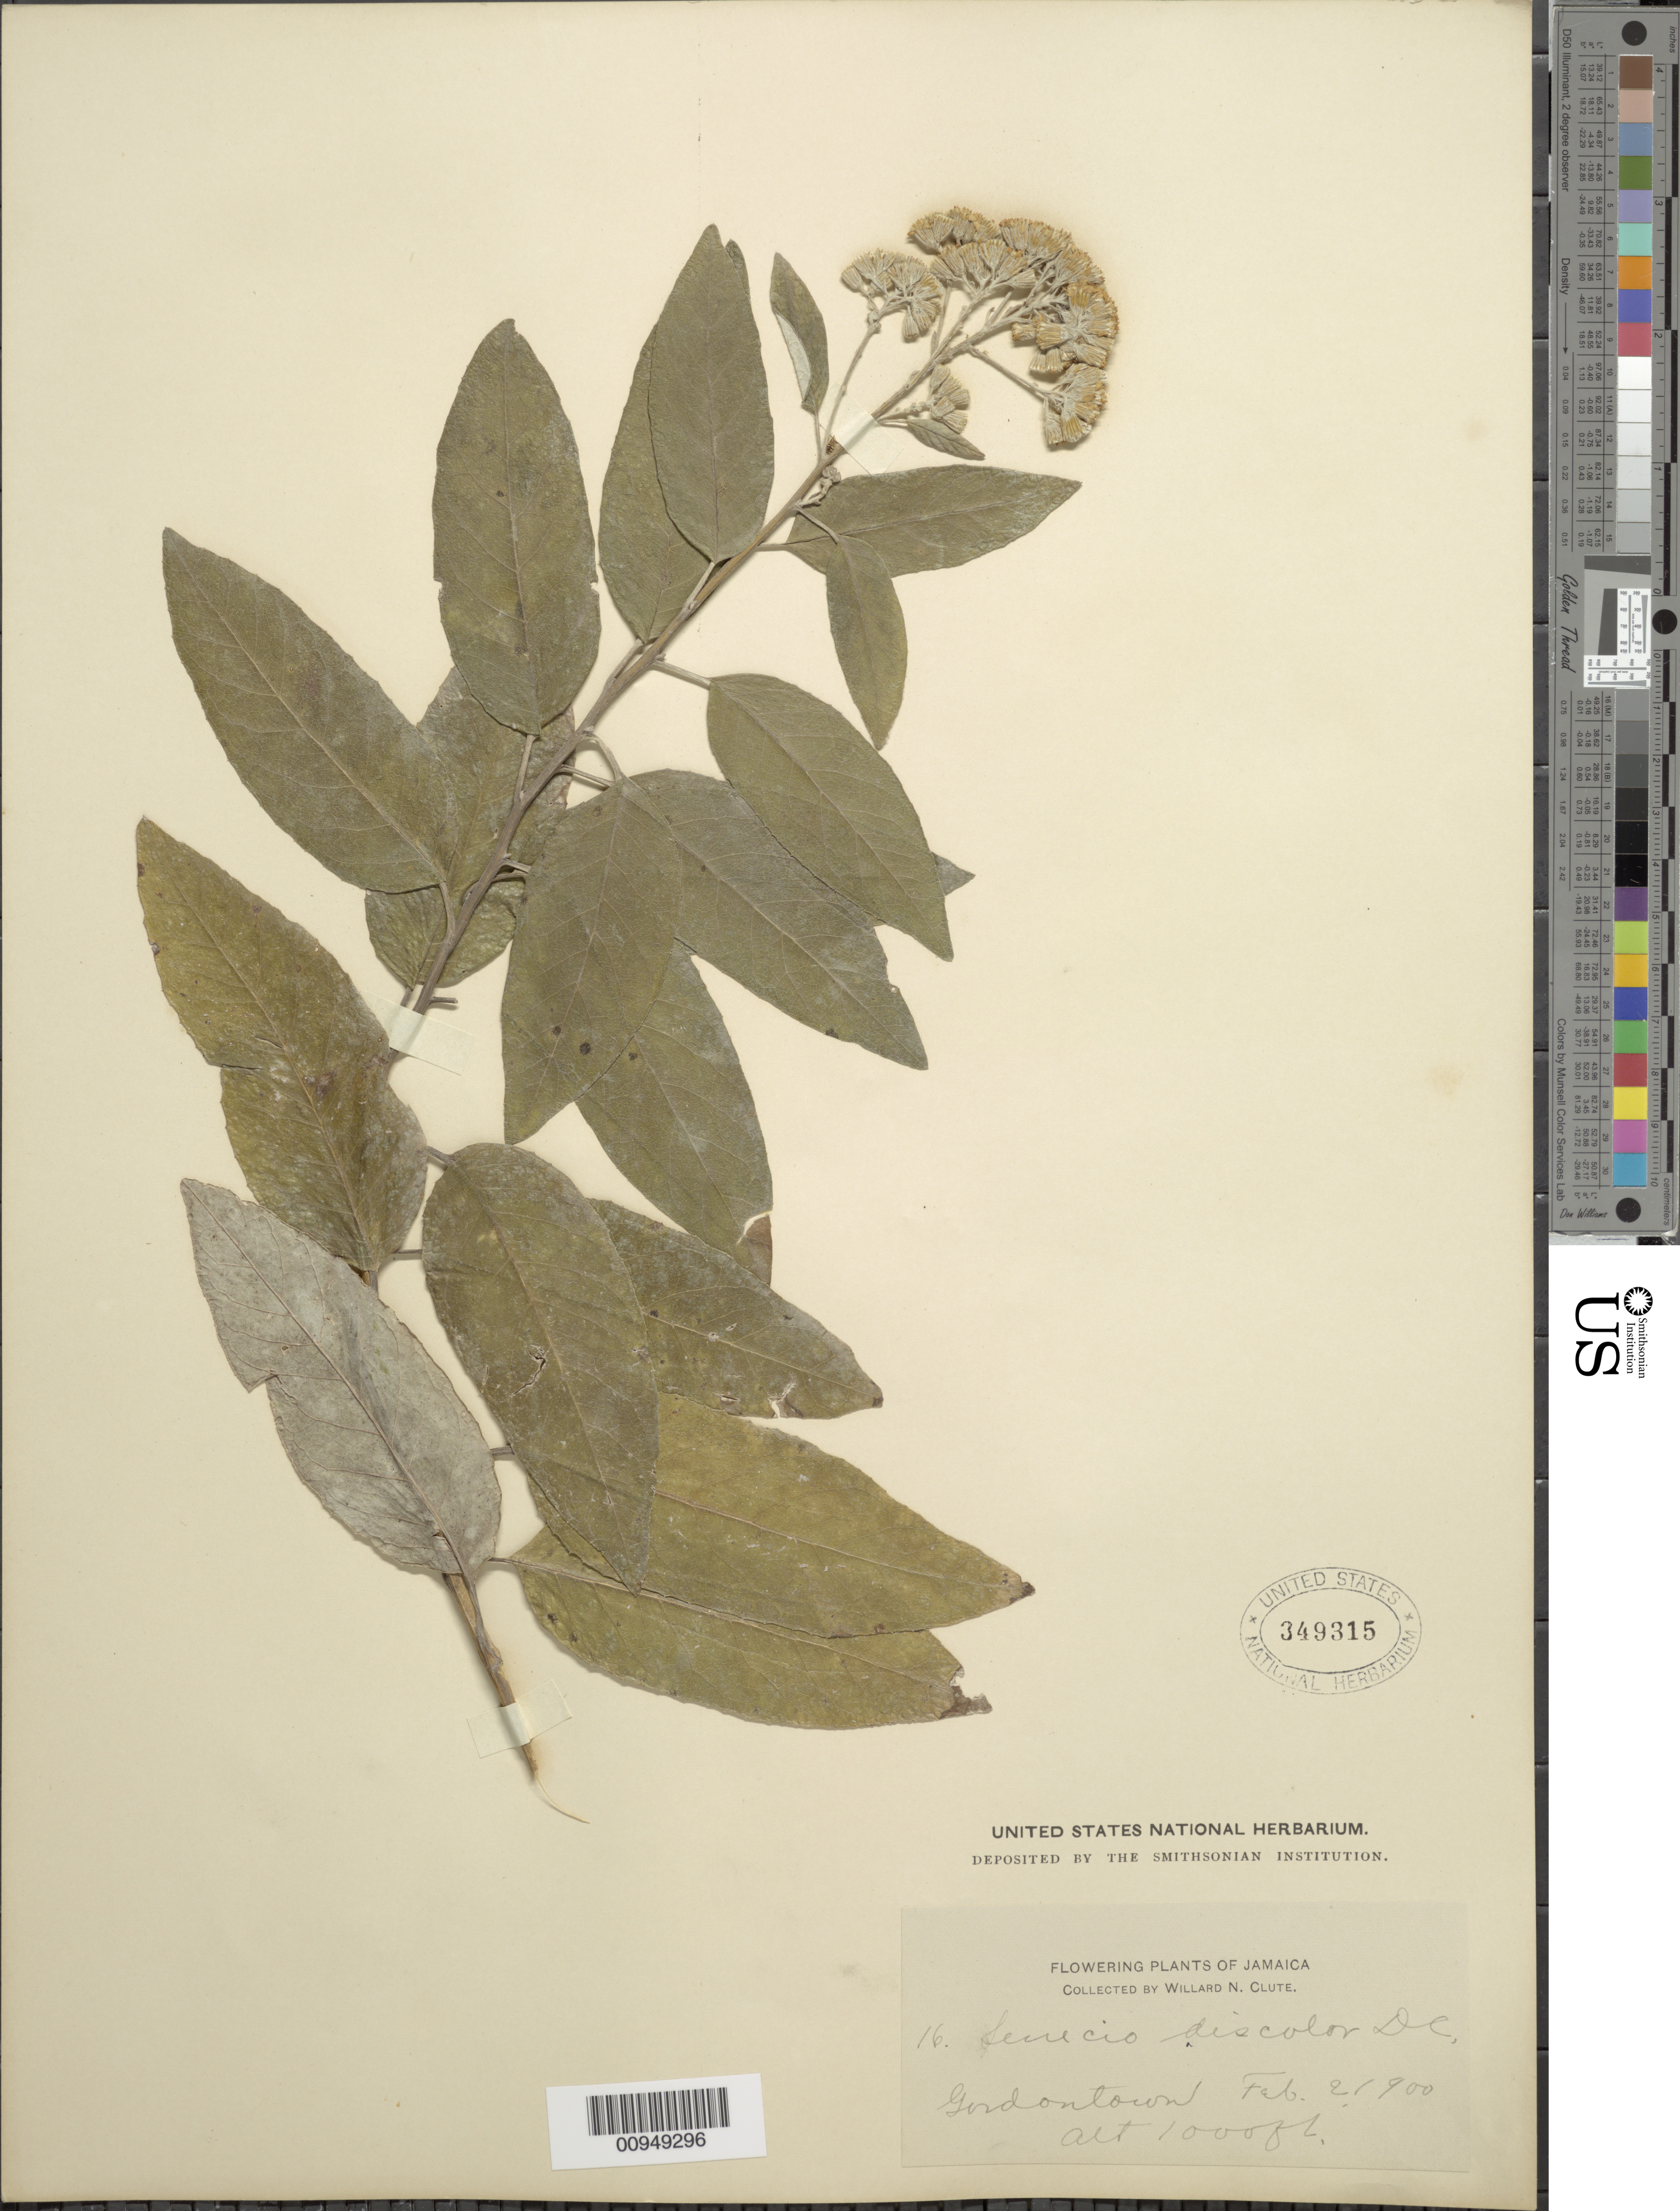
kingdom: Plantae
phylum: Tracheophyta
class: Magnoliopsida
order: Asterales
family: Asteraceae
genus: Senecio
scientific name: Senecio discolor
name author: (Sw.) DC.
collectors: W. N. Clute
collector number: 16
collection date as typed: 01 Feb 1900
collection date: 1900-02-01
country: Jamaica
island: Jamaica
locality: Gordontown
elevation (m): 305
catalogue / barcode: US 349315